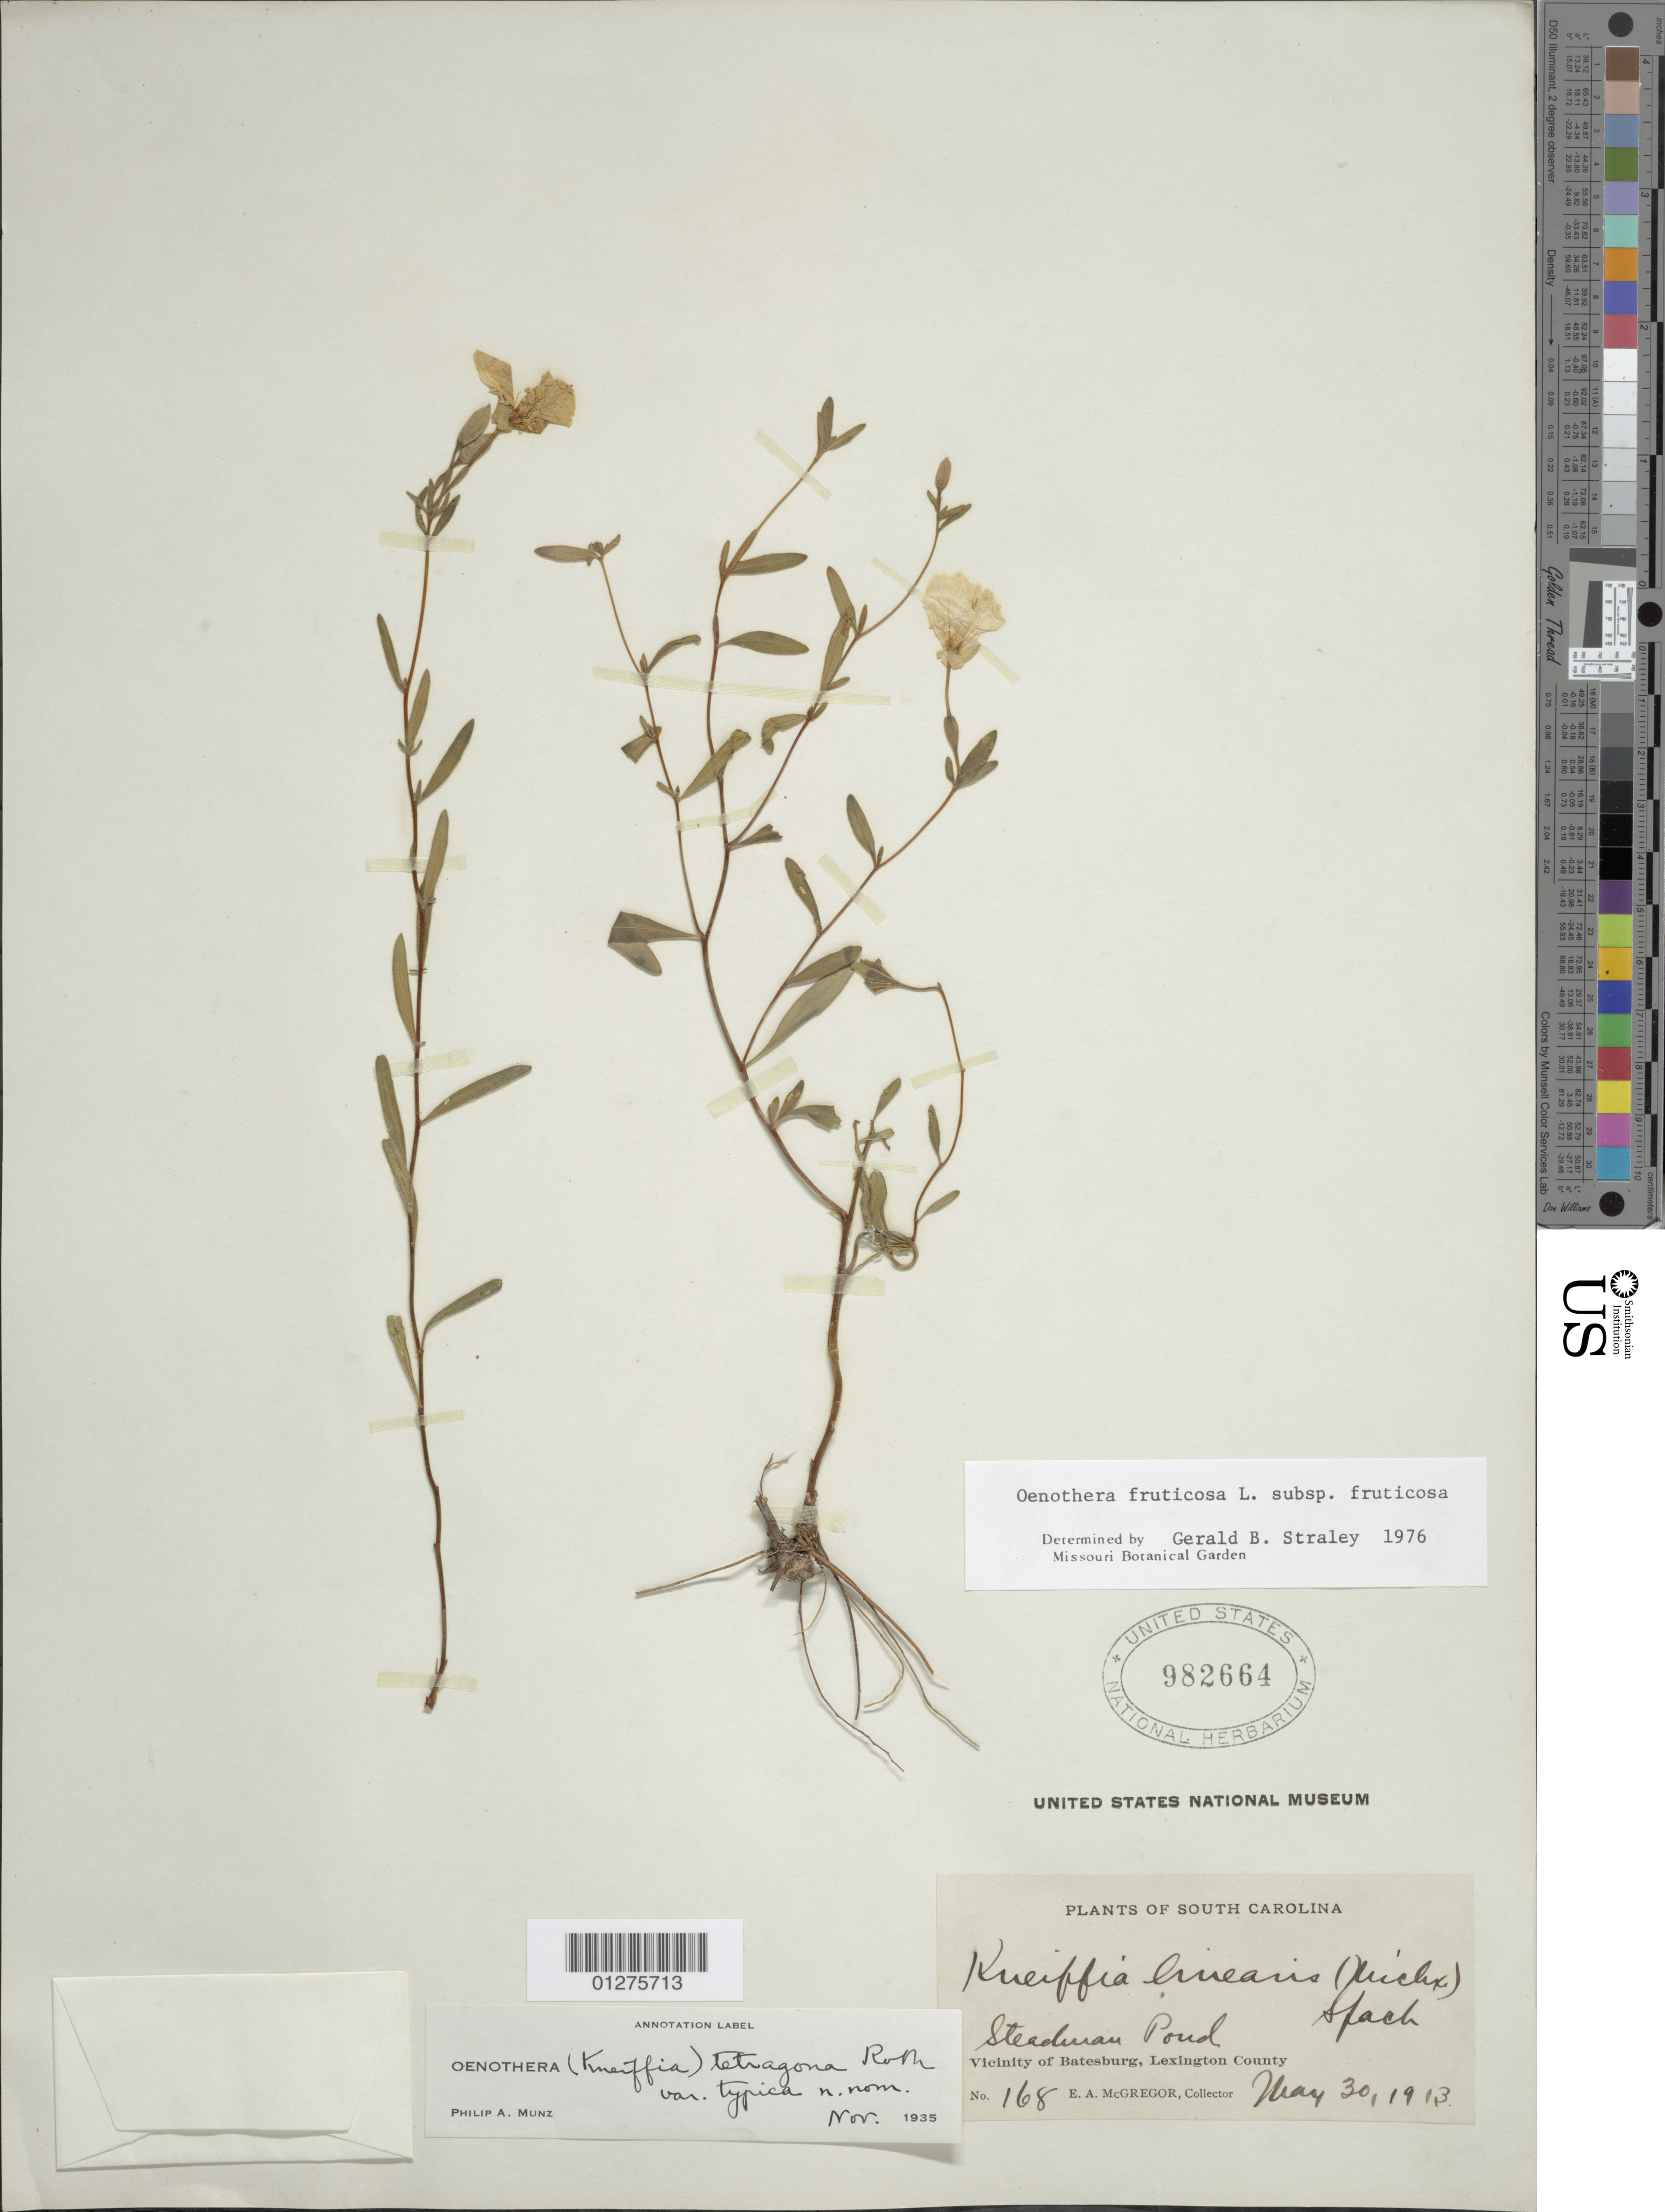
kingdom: Plantae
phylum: Tracheophyta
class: Magnoliopsida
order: Myrtales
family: Onagraceae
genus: Oenothera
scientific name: Oenothera fruticosa subsp. fruticosa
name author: L.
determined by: Straley, G. B.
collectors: E. A. McGregor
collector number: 168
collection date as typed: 30 May 1913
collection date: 1913-05-30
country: United States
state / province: South Carolina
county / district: Lexington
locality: Vicinity of Batesburg, Steadman Pond.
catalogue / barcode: US 982664